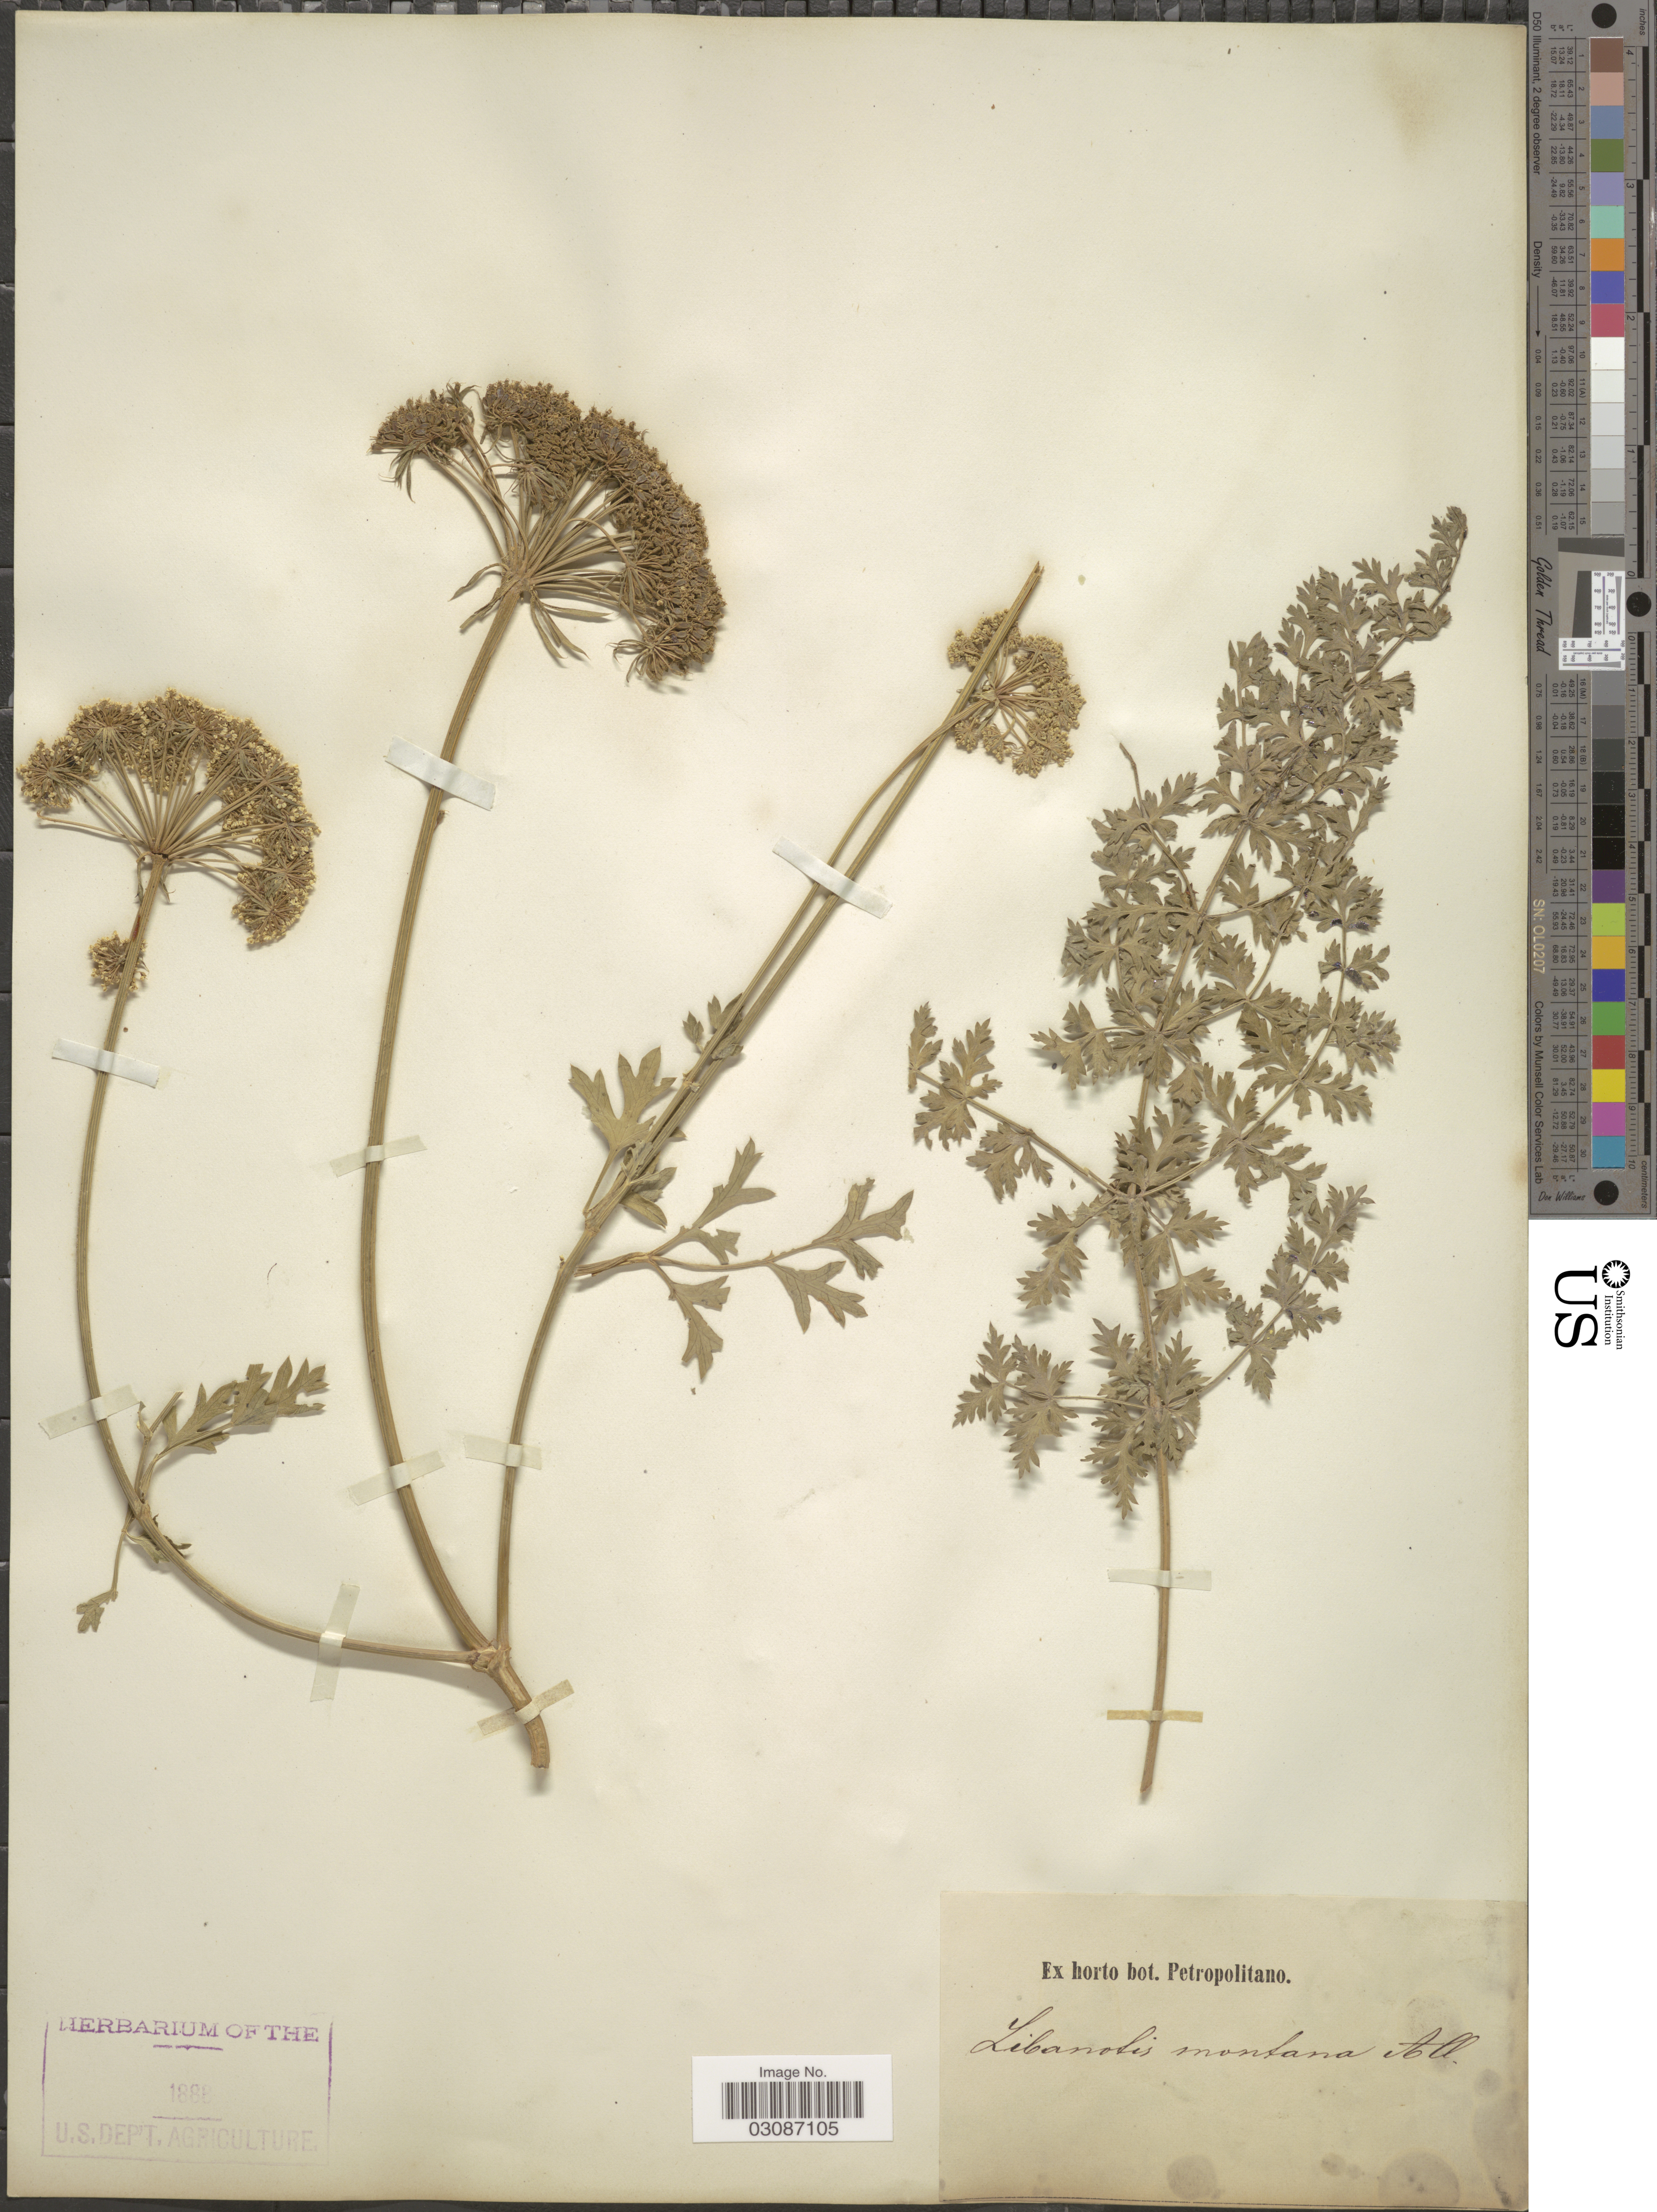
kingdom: Plantae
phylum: Tracheophyta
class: Magnoliopsida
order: Apiales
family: Apiaceae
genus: Seseli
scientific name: Seseli libanotis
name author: Koch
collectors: ex Horto Bot. Petropolitano